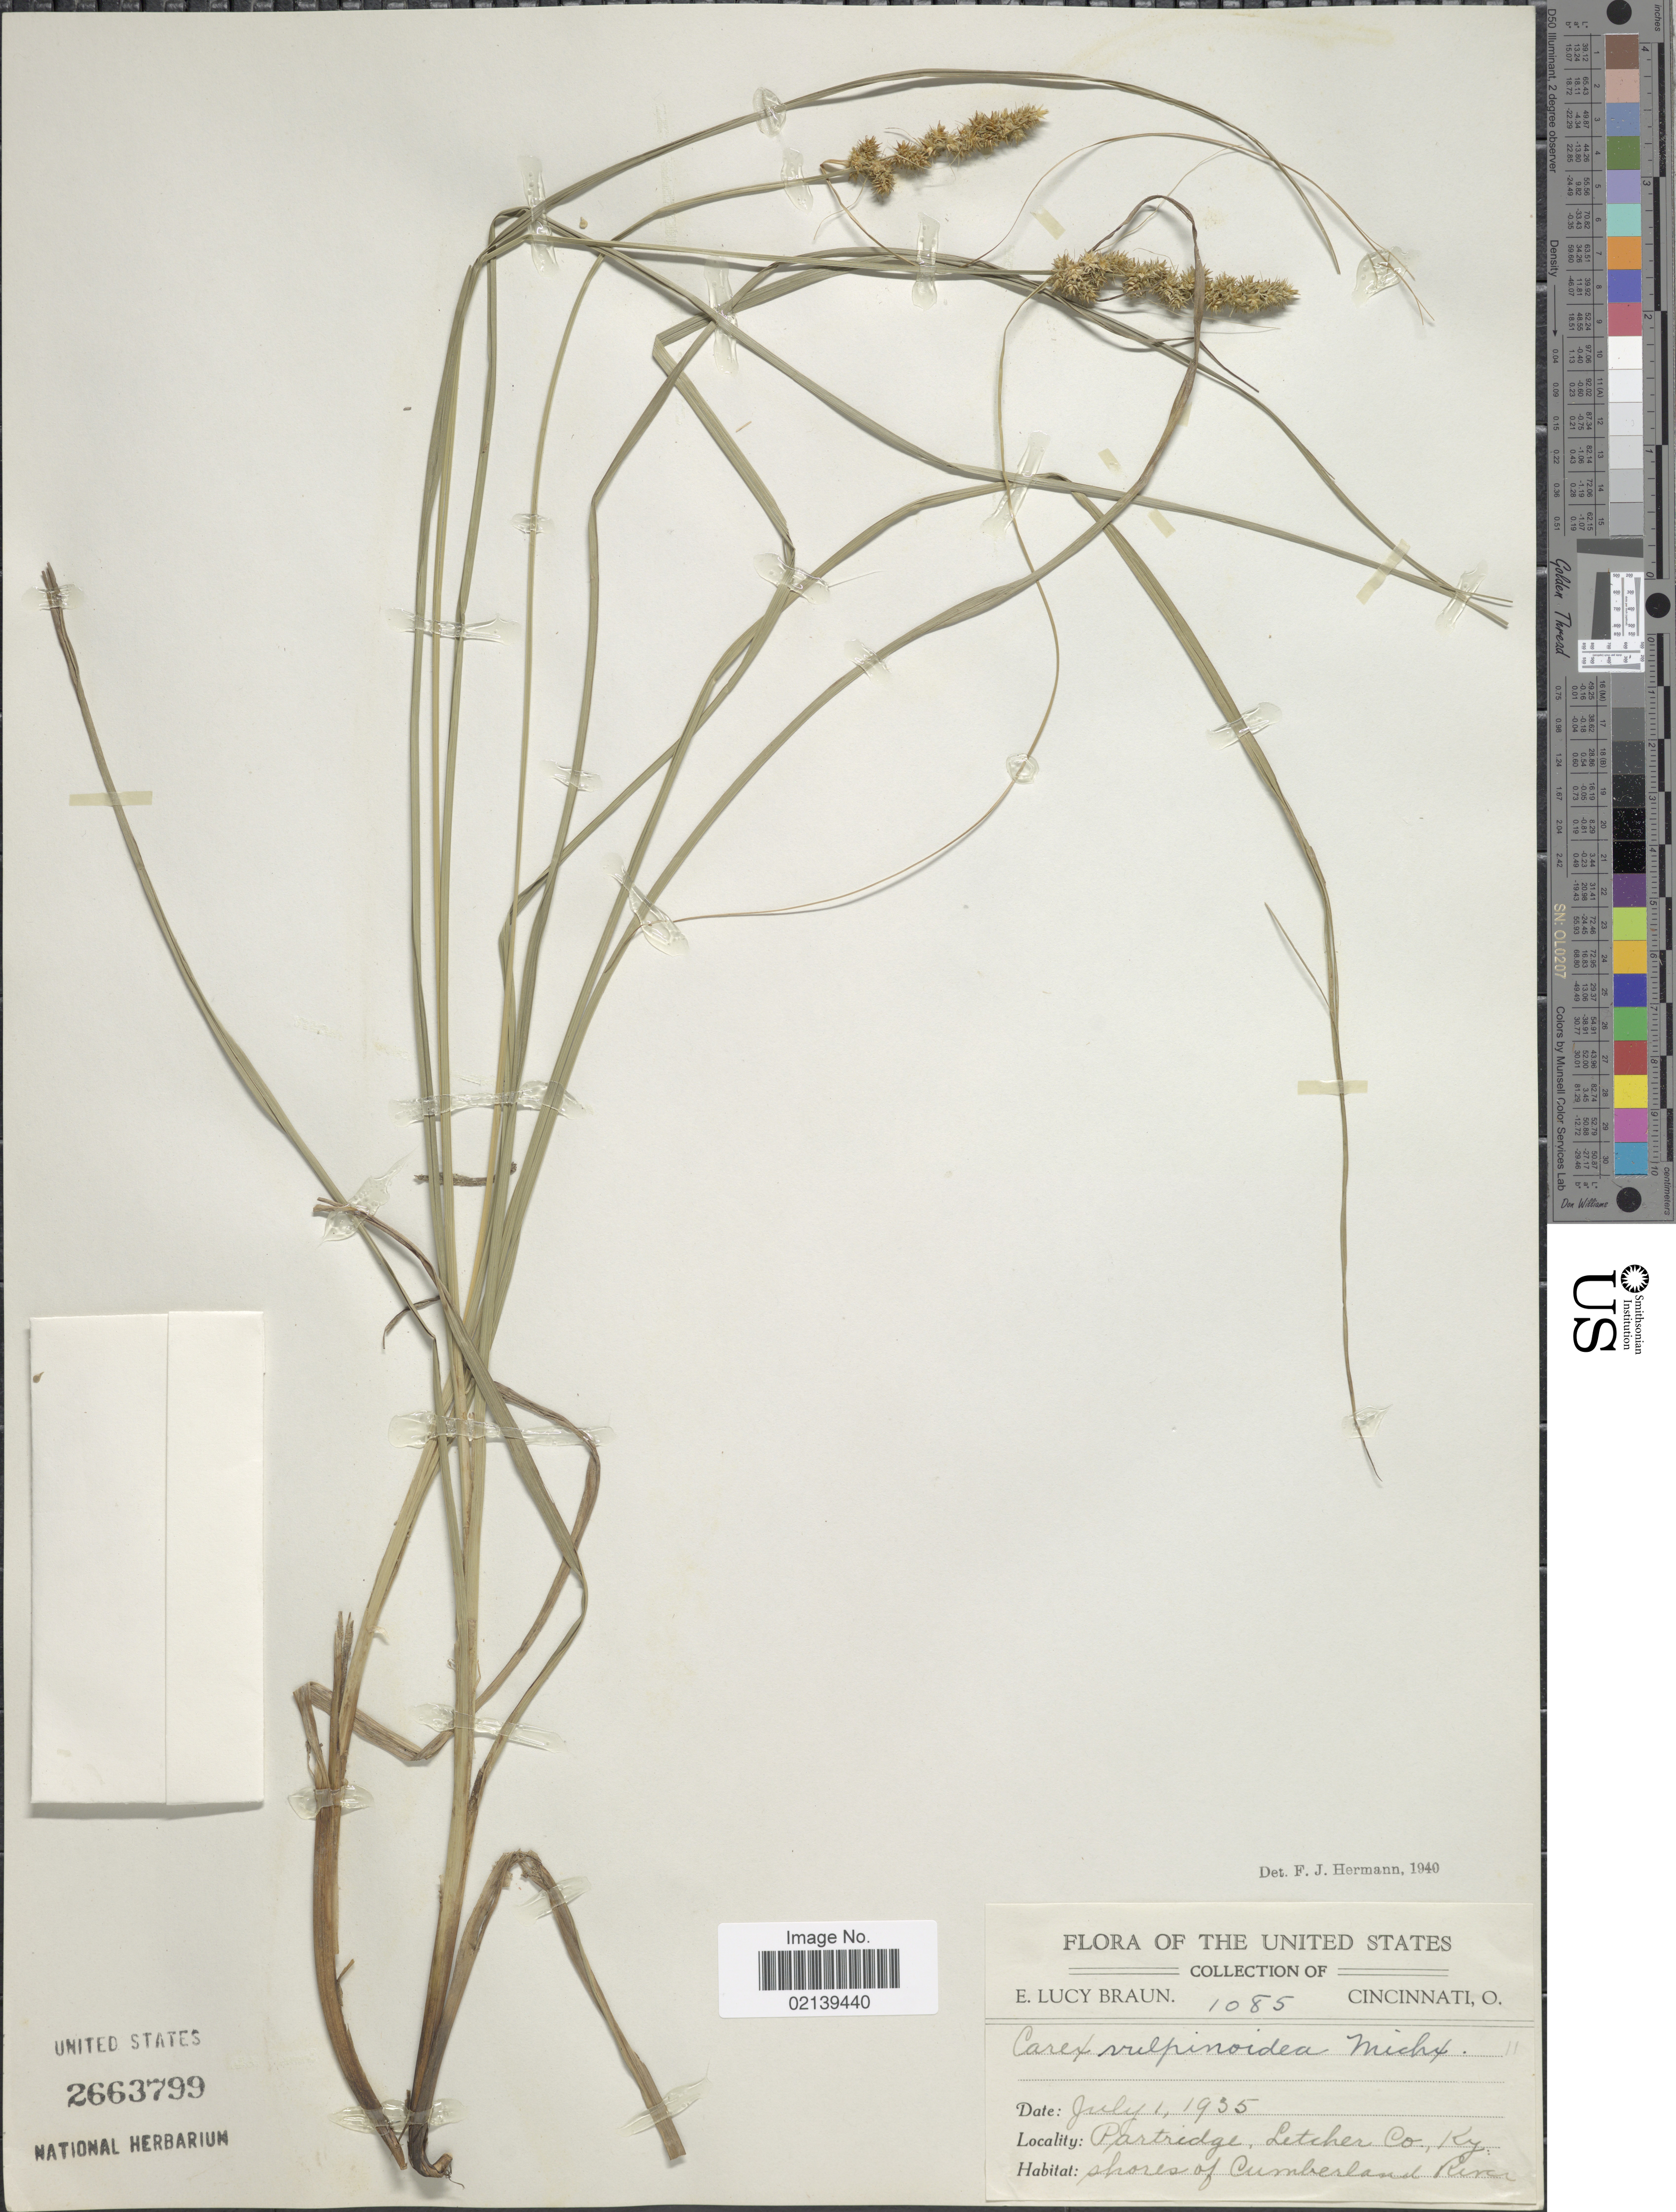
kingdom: Plantae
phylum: Tracheophyta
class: Liliopsida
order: Poales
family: Cyperaceae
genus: Carex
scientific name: Carex vulpinoidea Michx.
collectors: E. L. Braun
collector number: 1085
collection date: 1935-07-01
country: United States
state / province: Kentucky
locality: Partridge, Letcher Co. Ky., Shores of Cumberland River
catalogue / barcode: US 2663799